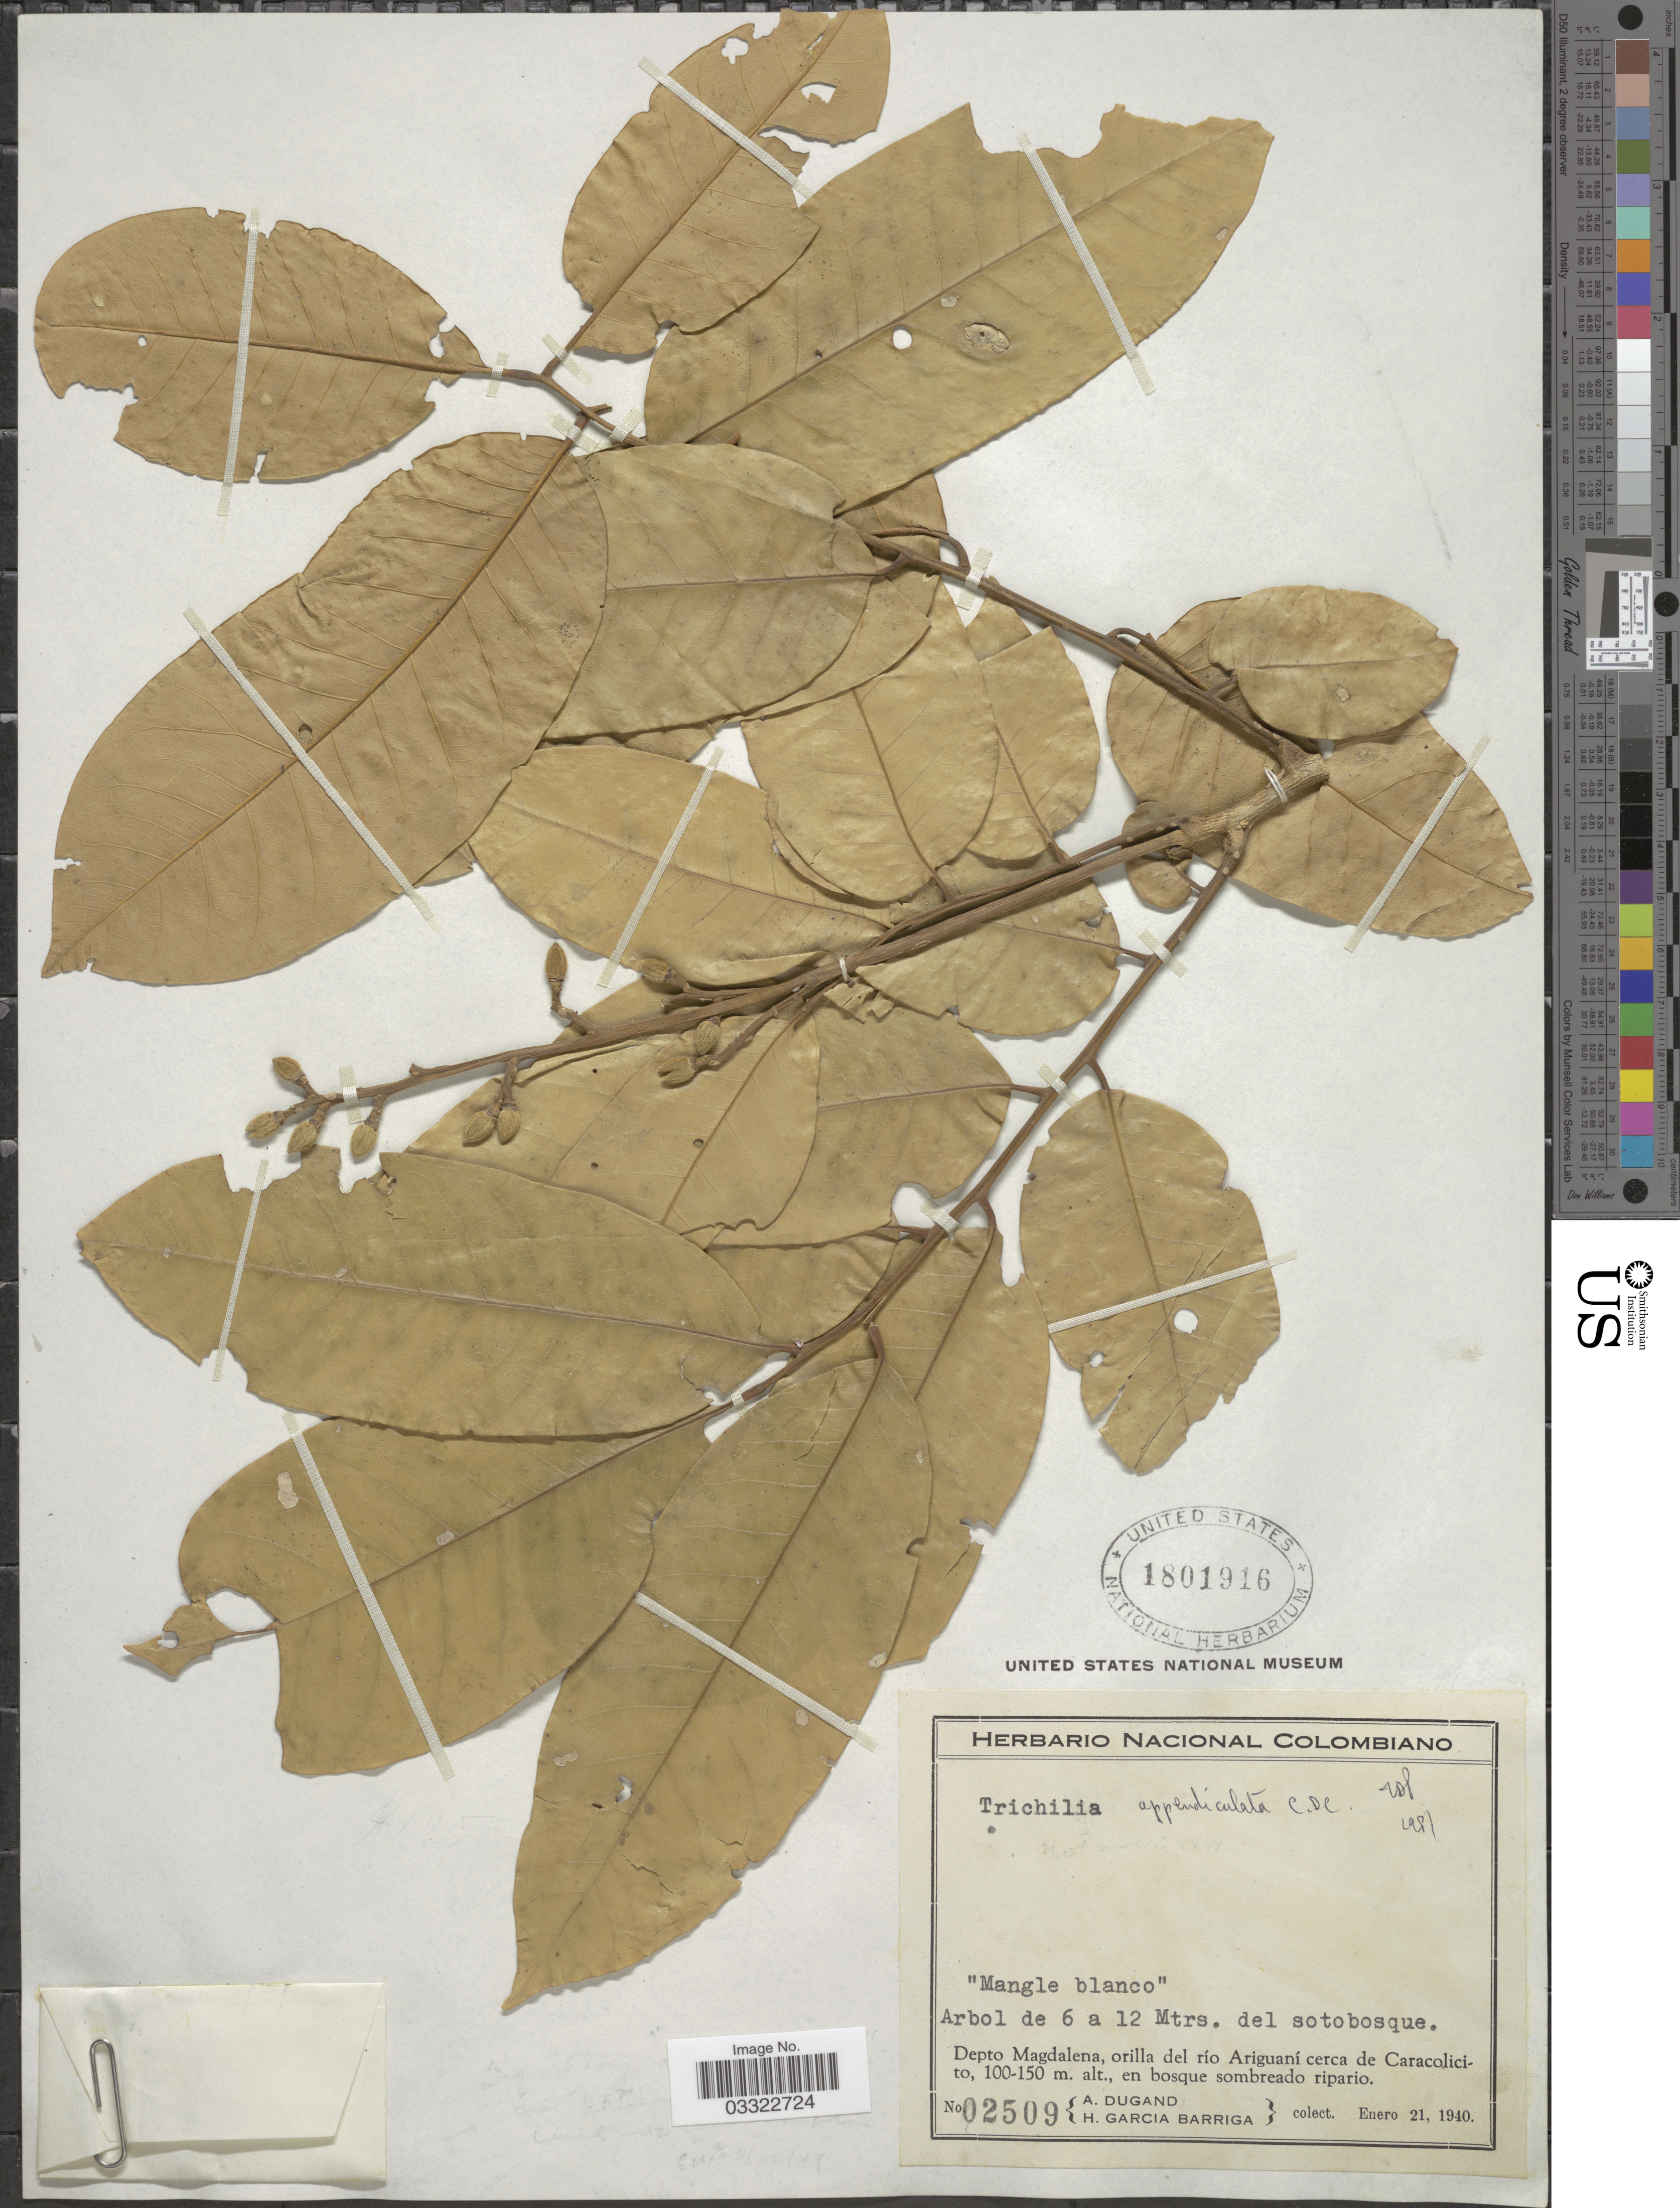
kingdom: Plantae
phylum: Tracheophyta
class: Magnoliopsida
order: Sapindales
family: Meliaceae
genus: Trichilia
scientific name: Trichilia appendiculata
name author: (Triana & Planch.) C. DC.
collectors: A. Dugand & H. García Barriga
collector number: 02509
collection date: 1940-01-21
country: Colombia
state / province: Magdalena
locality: Depto. Magdalena, orilla del río Ariguaní cerca de Caracolicito.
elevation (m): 100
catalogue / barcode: US 1801916